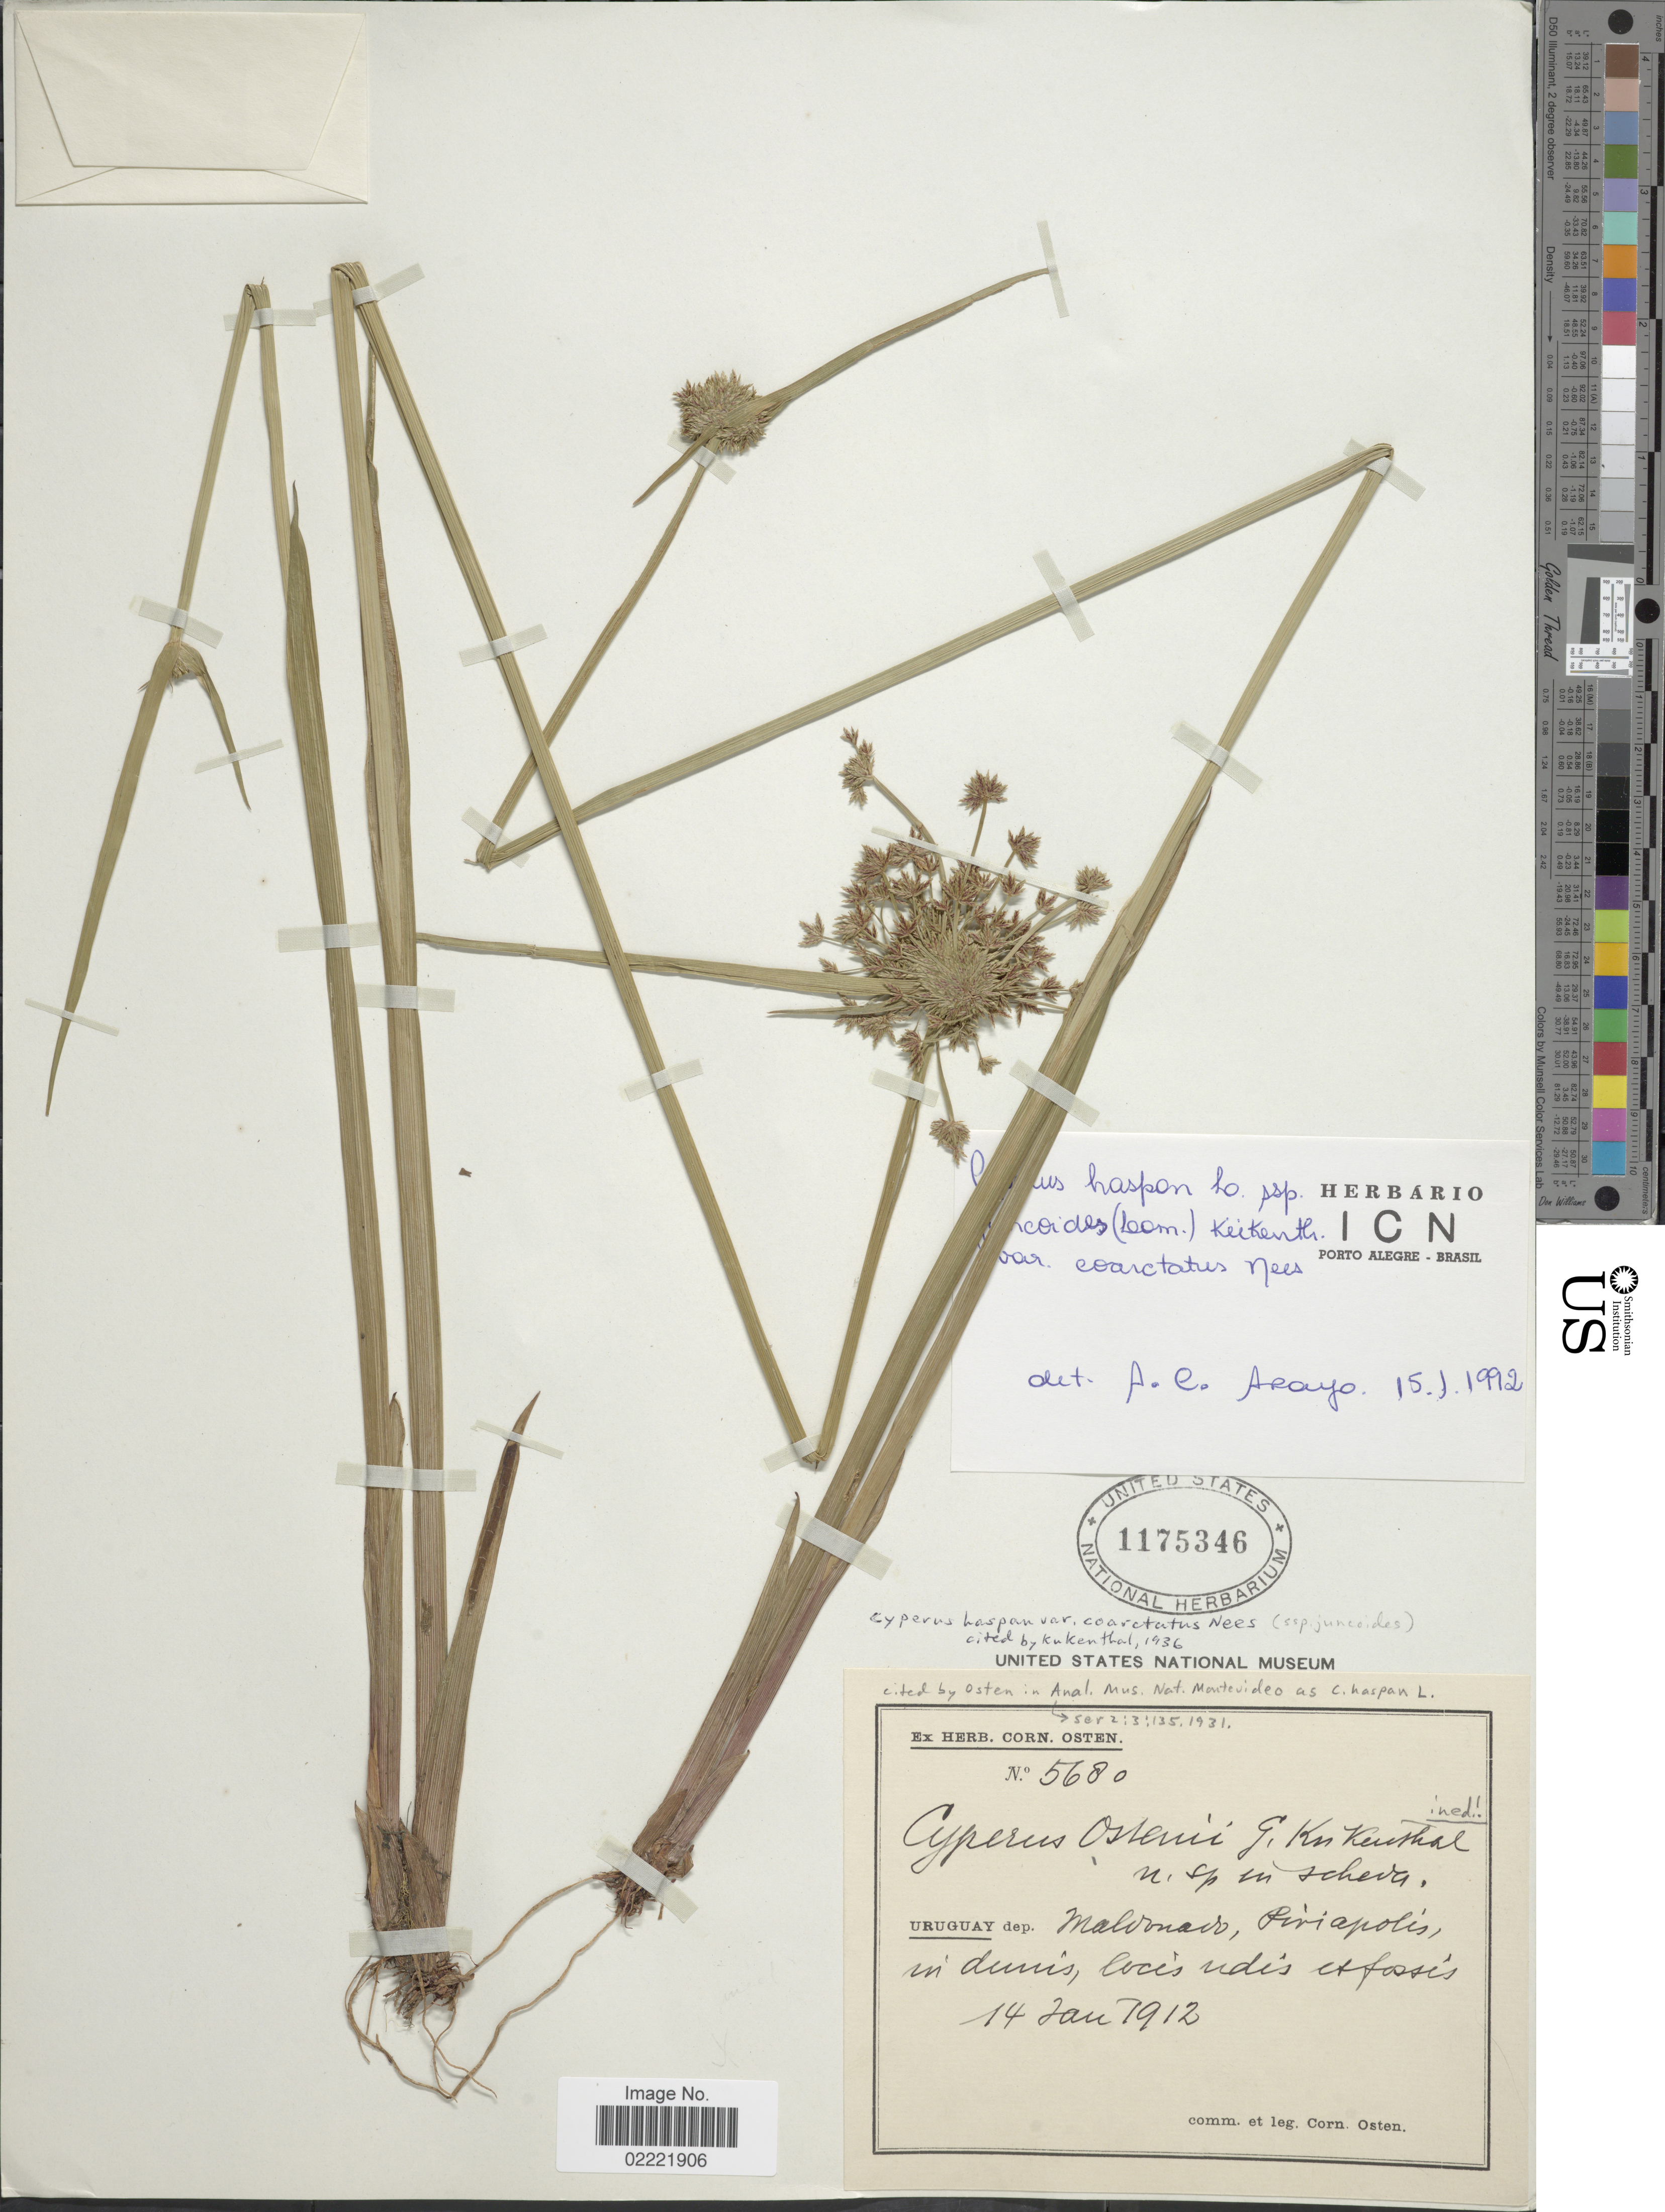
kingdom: Plantae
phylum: Tracheophyta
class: Liliopsida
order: Poales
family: Cyperaceae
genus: Cyperus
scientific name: Cyperus haspan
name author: L.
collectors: C. Osten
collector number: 5680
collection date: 1912-01-14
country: Uruguay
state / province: Maldonado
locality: Piriapolis, in dunis, locis udis, et fosis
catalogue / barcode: US 1175346